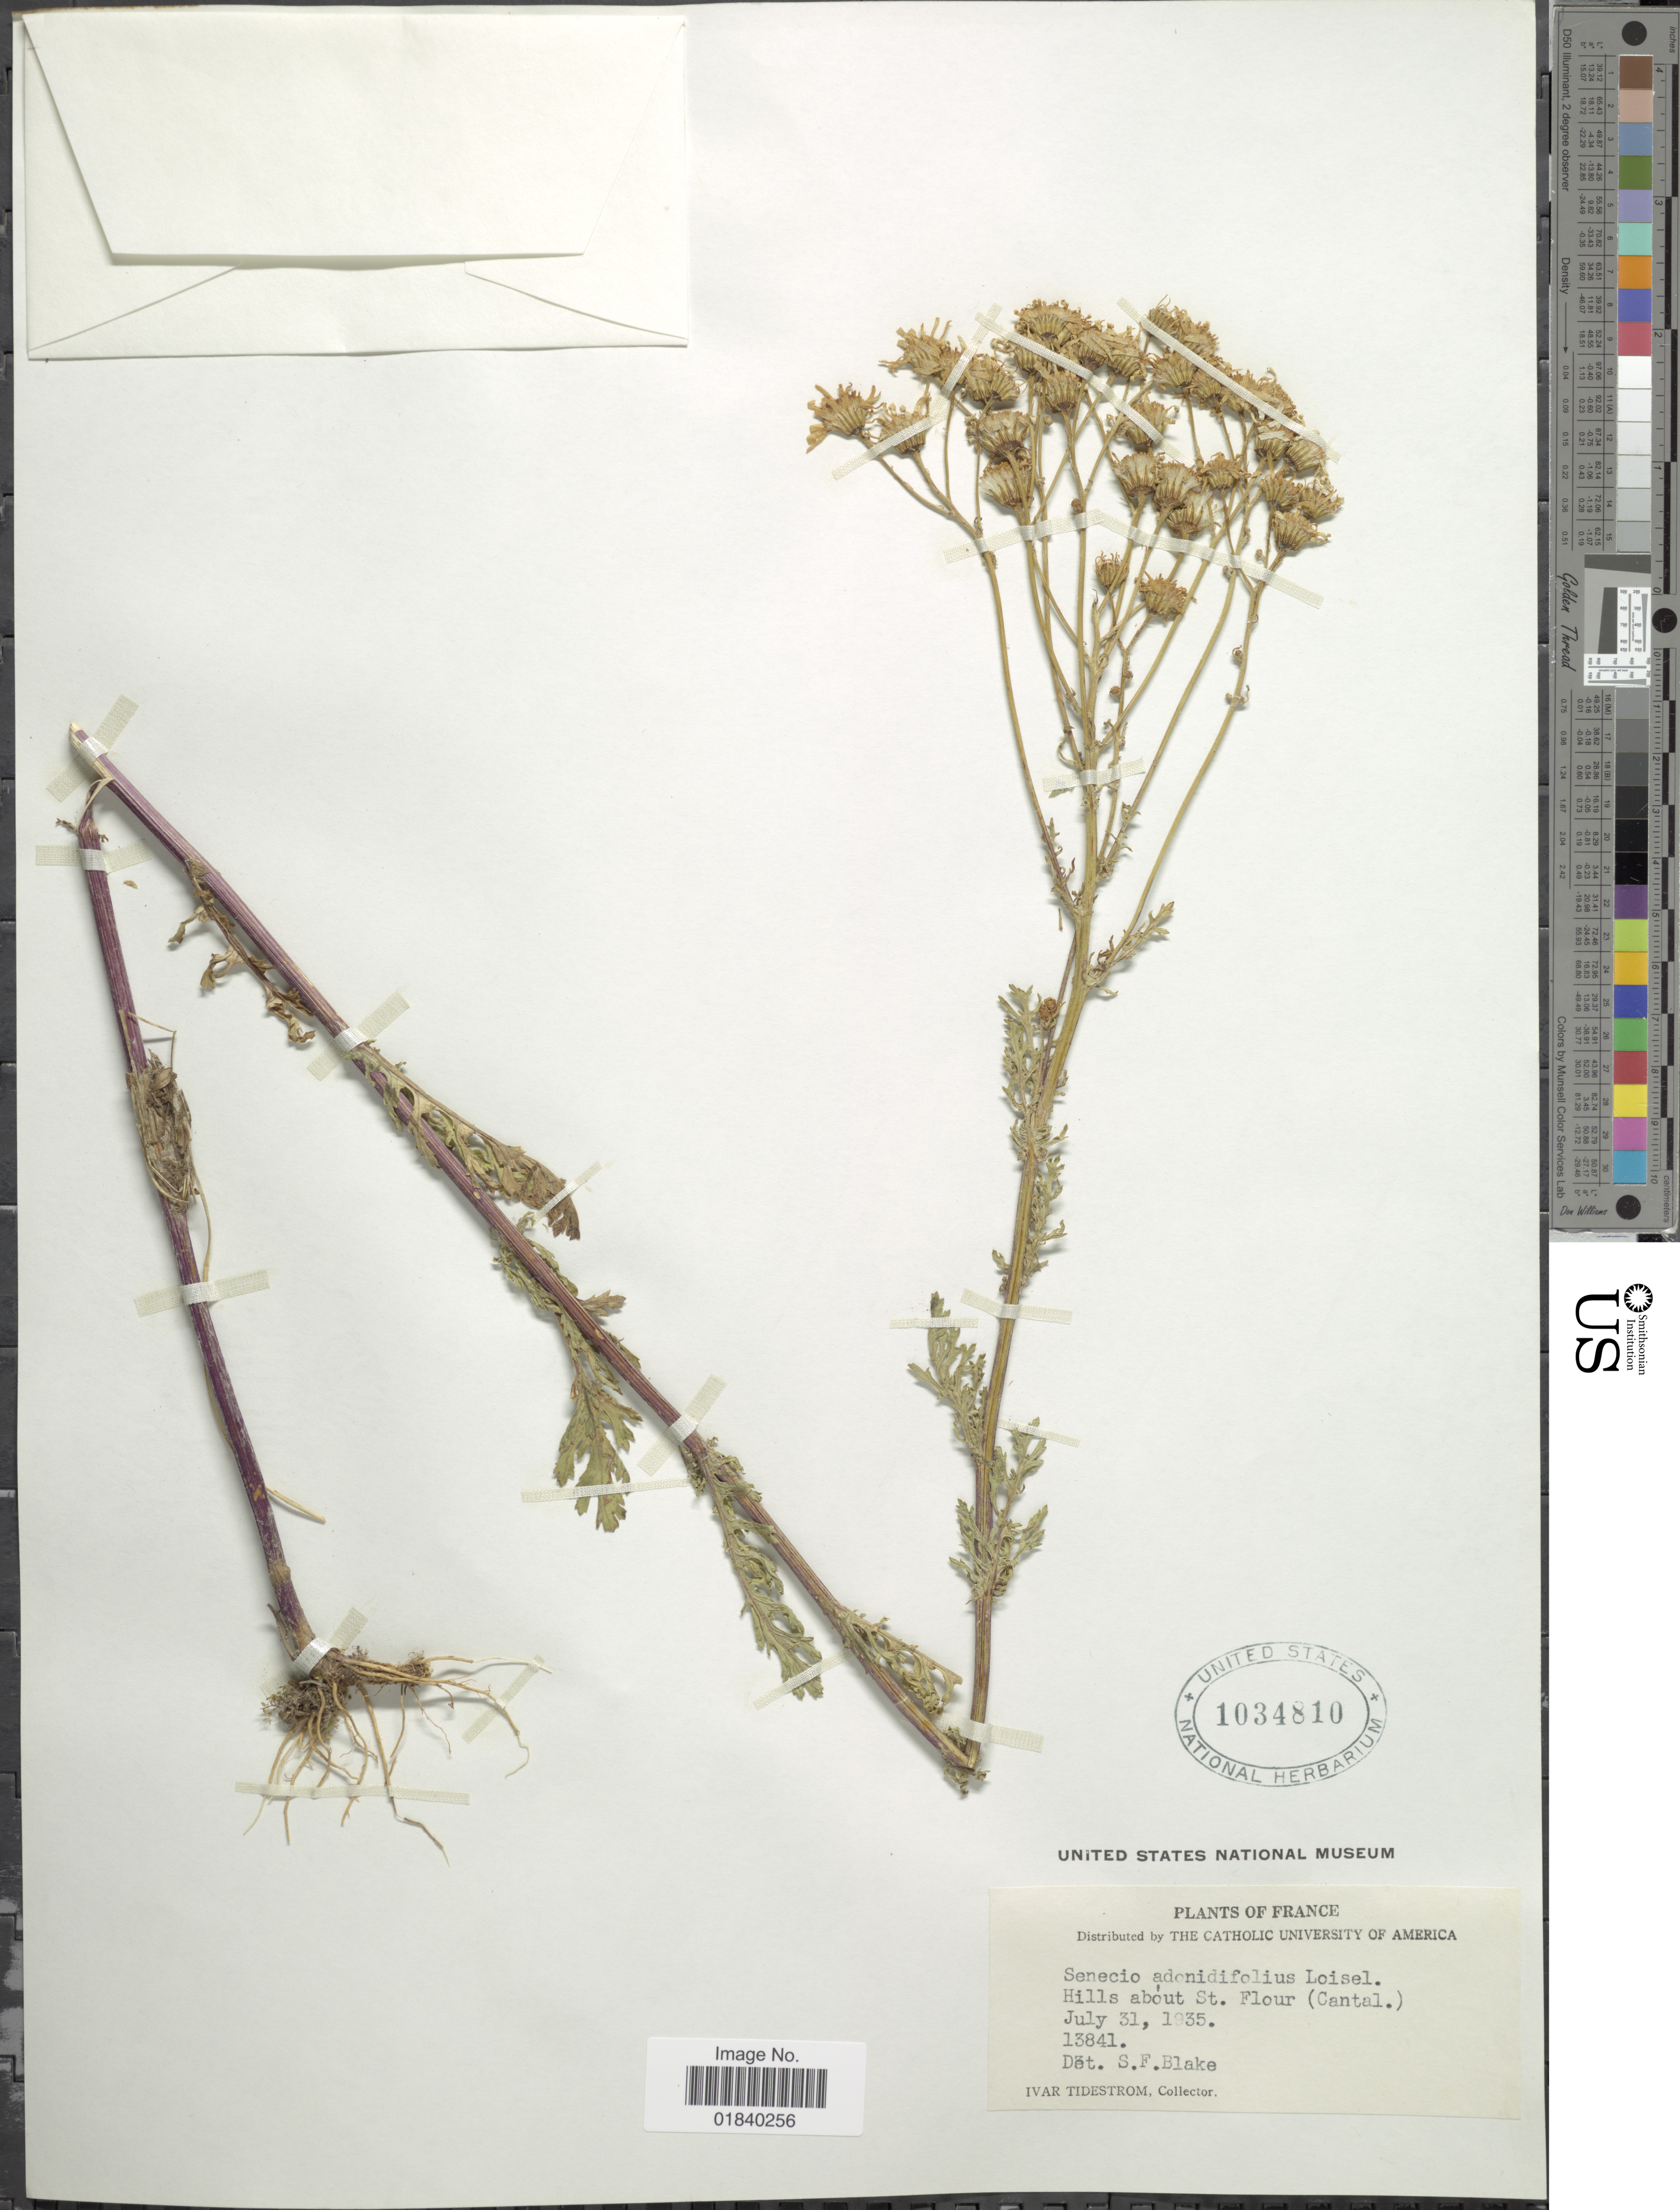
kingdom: Plantae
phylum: Tracheophyta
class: Magnoliopsida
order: Asterales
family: Asteraceae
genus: Jacobaea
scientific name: Jacobaea adonidifolia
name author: (Loisel.) Pelser & Veldkamp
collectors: I. F. Tidestrom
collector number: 13841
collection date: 1935-07-31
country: France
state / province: Auvergne-Rhône-Alpes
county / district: Cantal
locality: France. Hills about St. Flour (Cantal).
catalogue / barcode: US 1034810